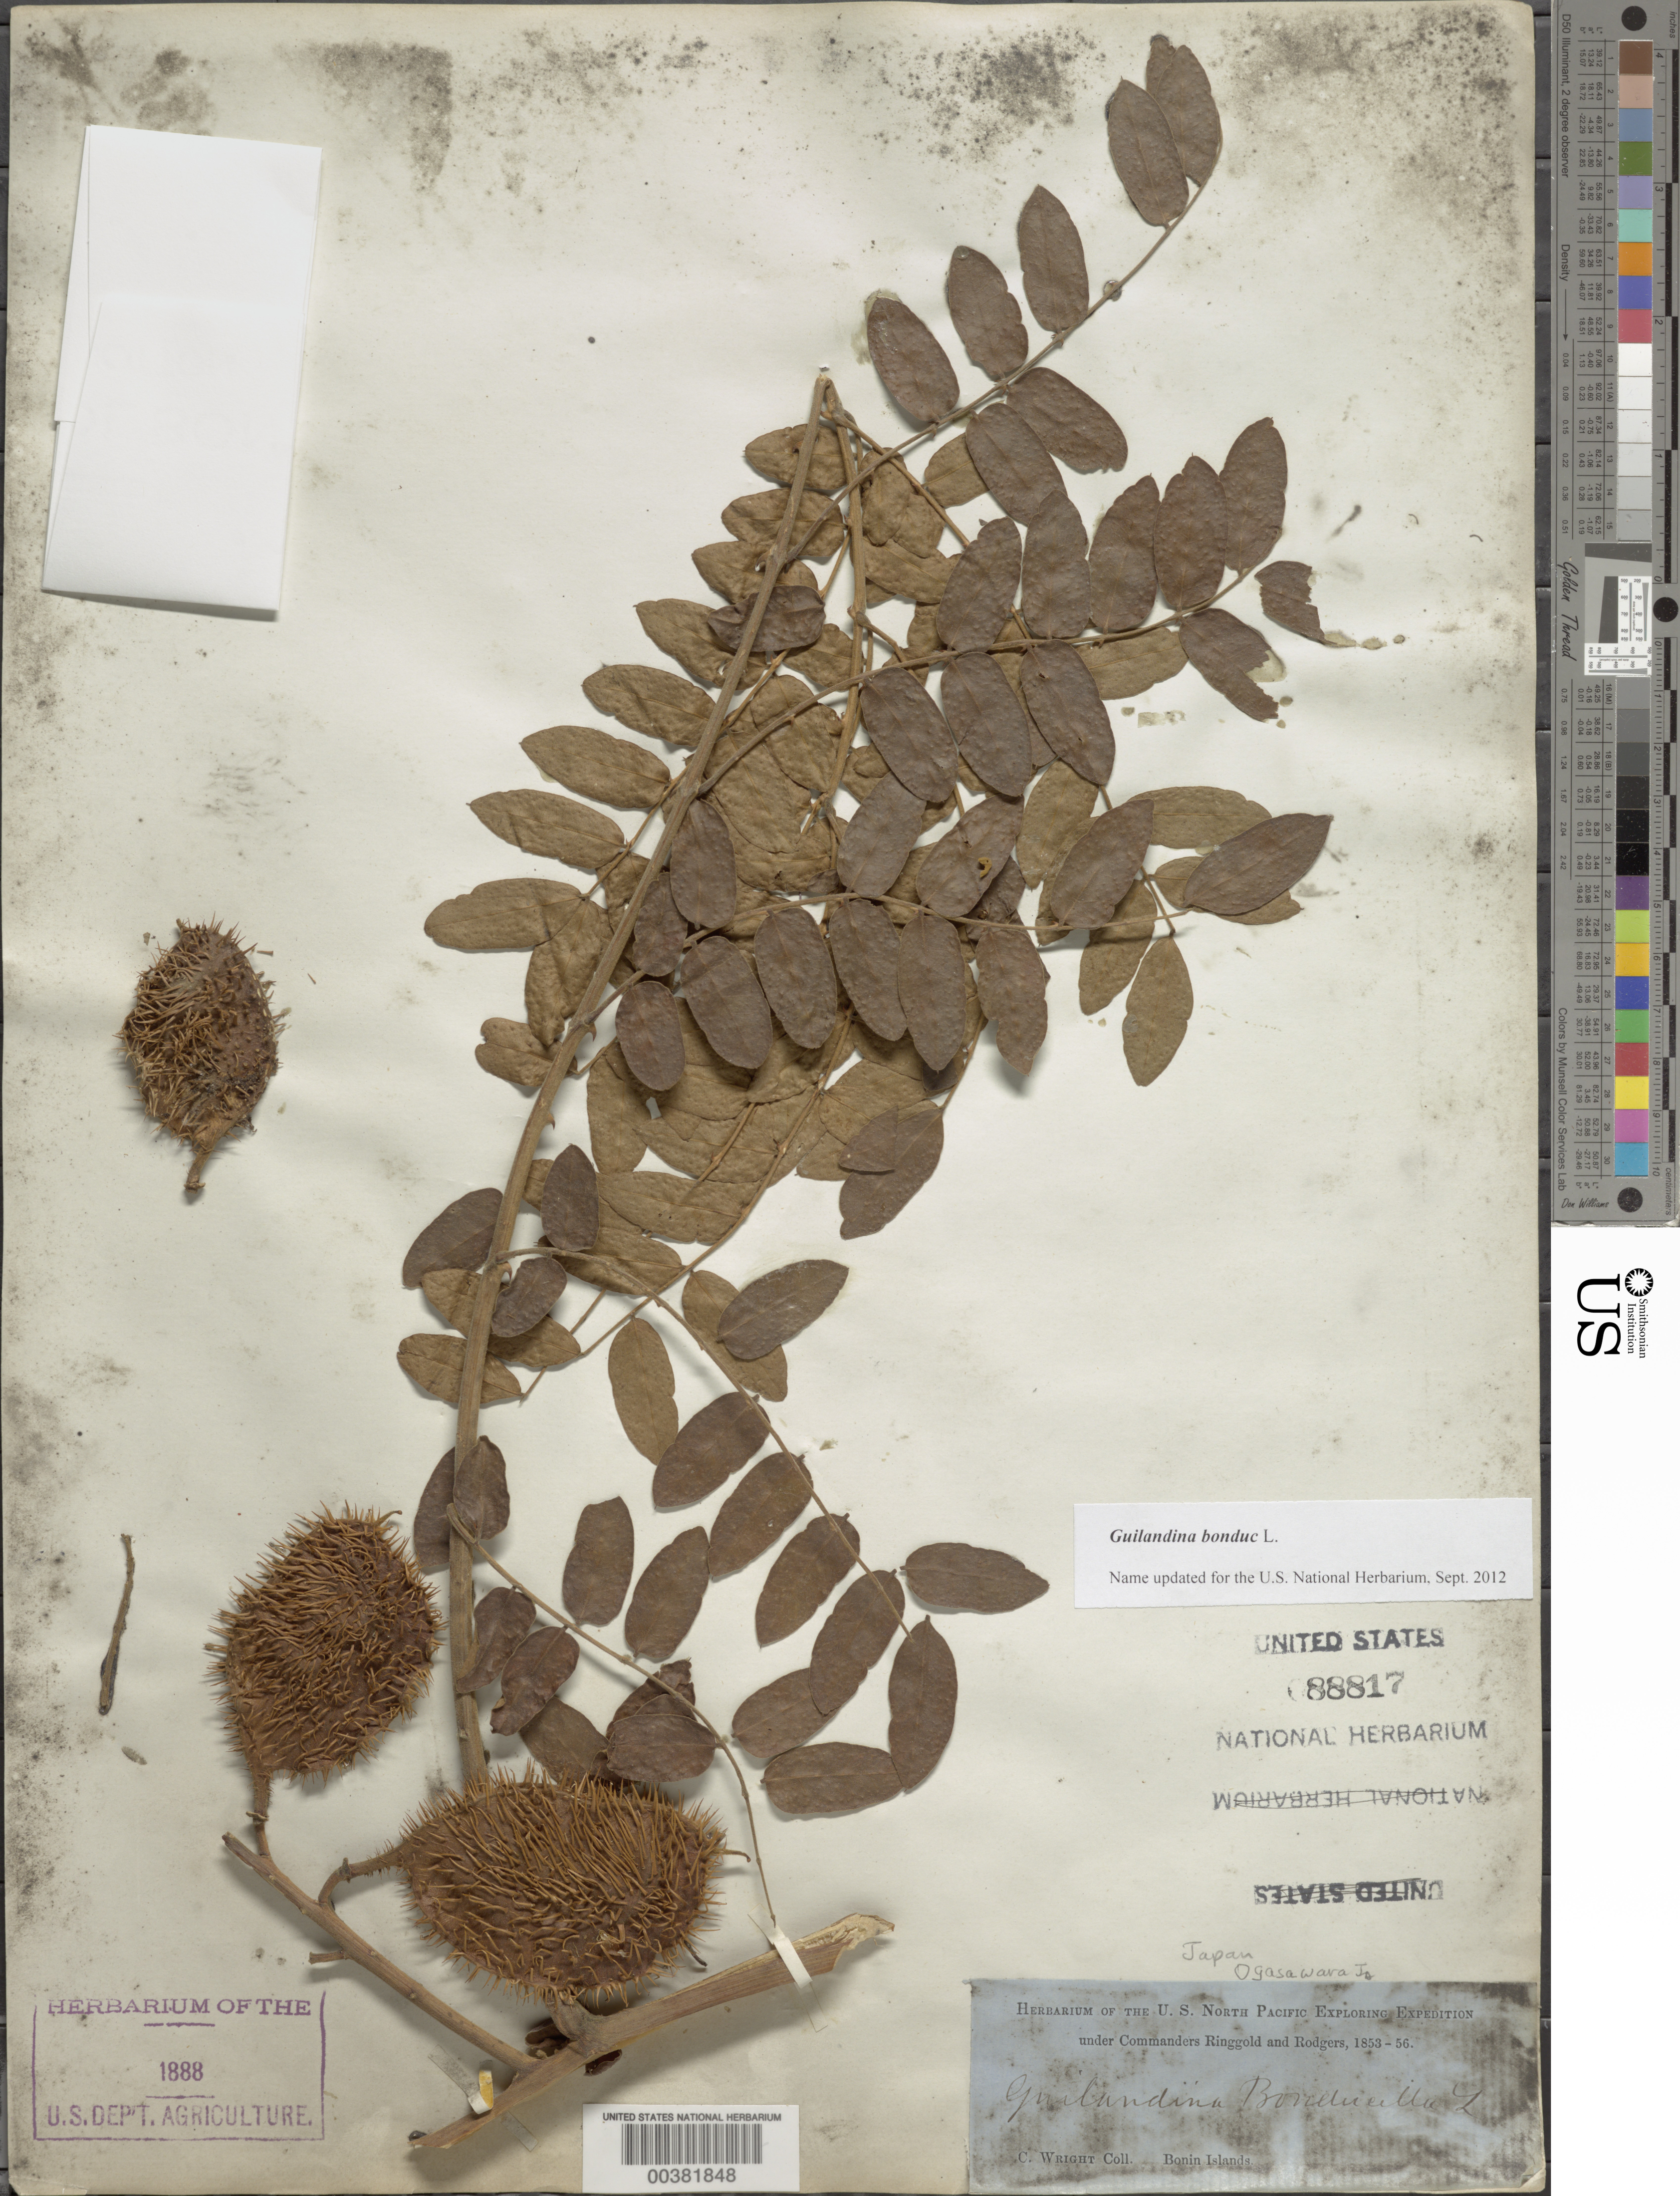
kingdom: Plantae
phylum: Tracheophyta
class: Magnoliopsida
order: Fabales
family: Fabaceae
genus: Guilandina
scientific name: Guilandina bonduc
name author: L.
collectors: C. Wright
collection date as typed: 1853 to -- -- 1856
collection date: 1853/1856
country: Japan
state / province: Tokyo, Federal City of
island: Bonin Is.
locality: Ogasawara is. [OGASAWARA IS.]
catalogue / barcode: US 88817